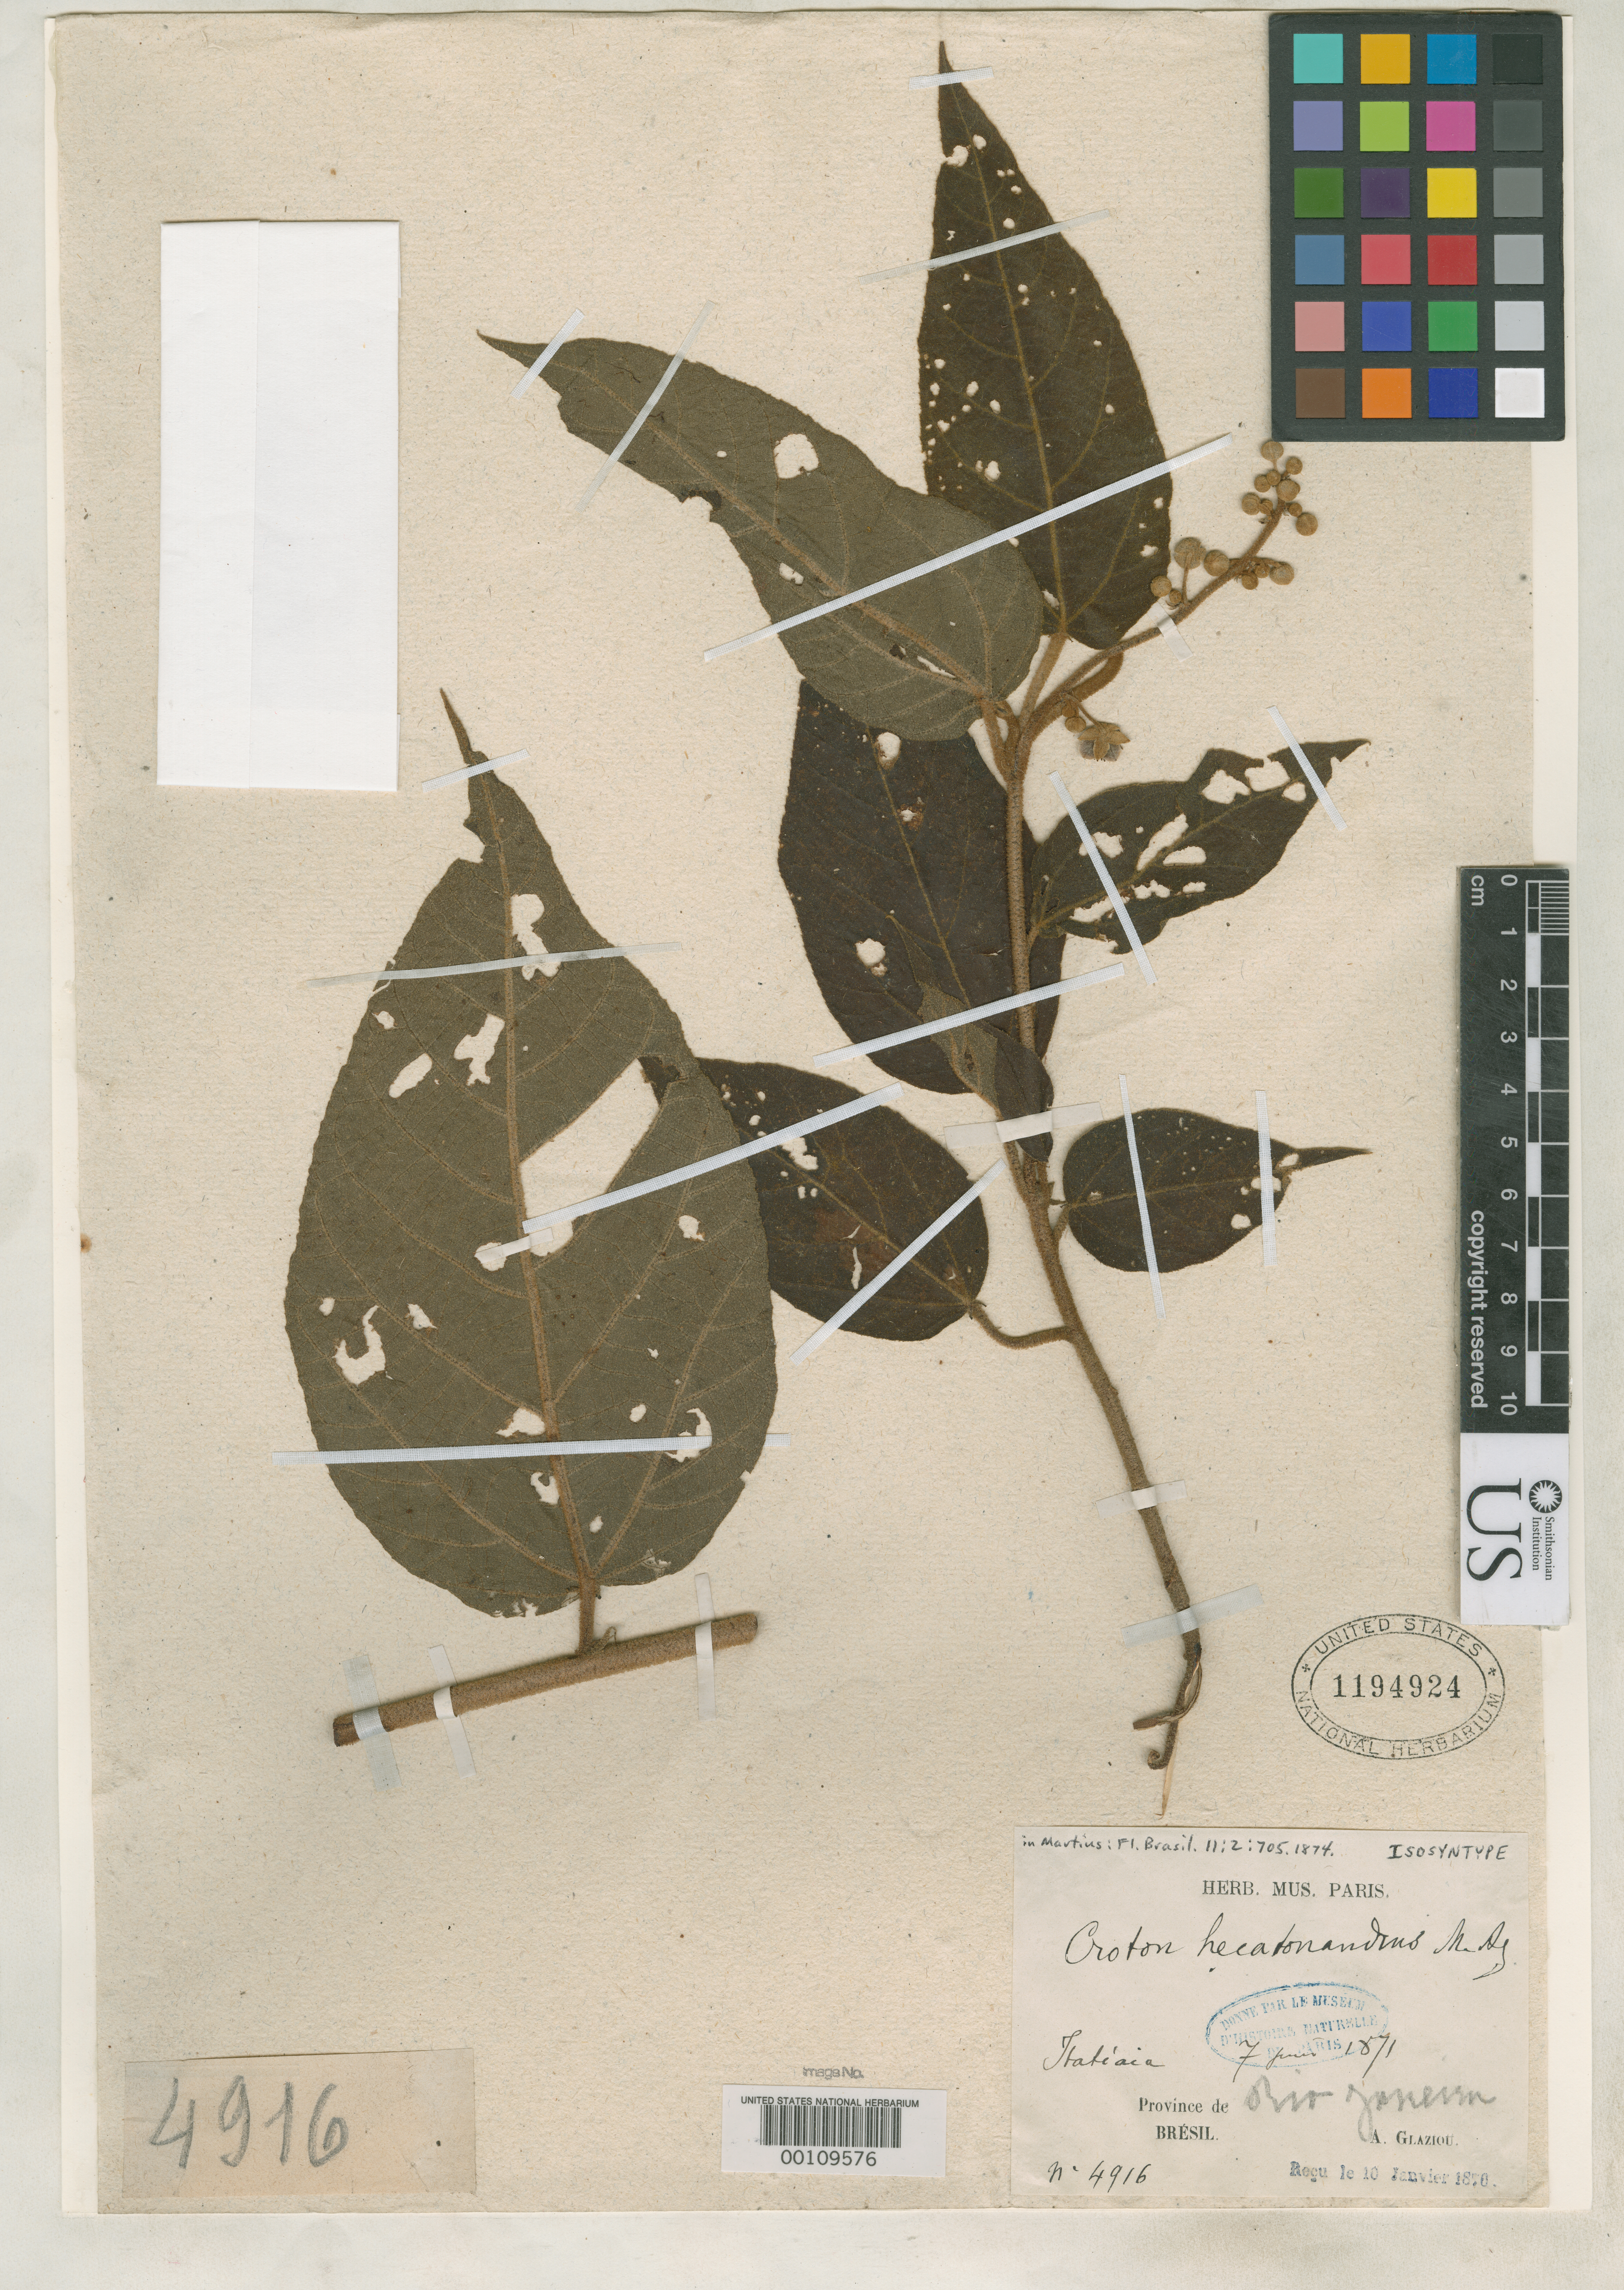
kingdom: Plantae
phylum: Tracheophyta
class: Magnoliopsida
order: Malpighiales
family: Euphorbiaceae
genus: Croton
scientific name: Croton hecatonandrus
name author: Müll. Arg. in Mart.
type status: Isosyntype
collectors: A. F. M. Glaziou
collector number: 4916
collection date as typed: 07 Jun 1871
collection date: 1871-06-07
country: Brazil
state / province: Minas Gerais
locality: Propeitatiaia.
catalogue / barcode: US 1194924